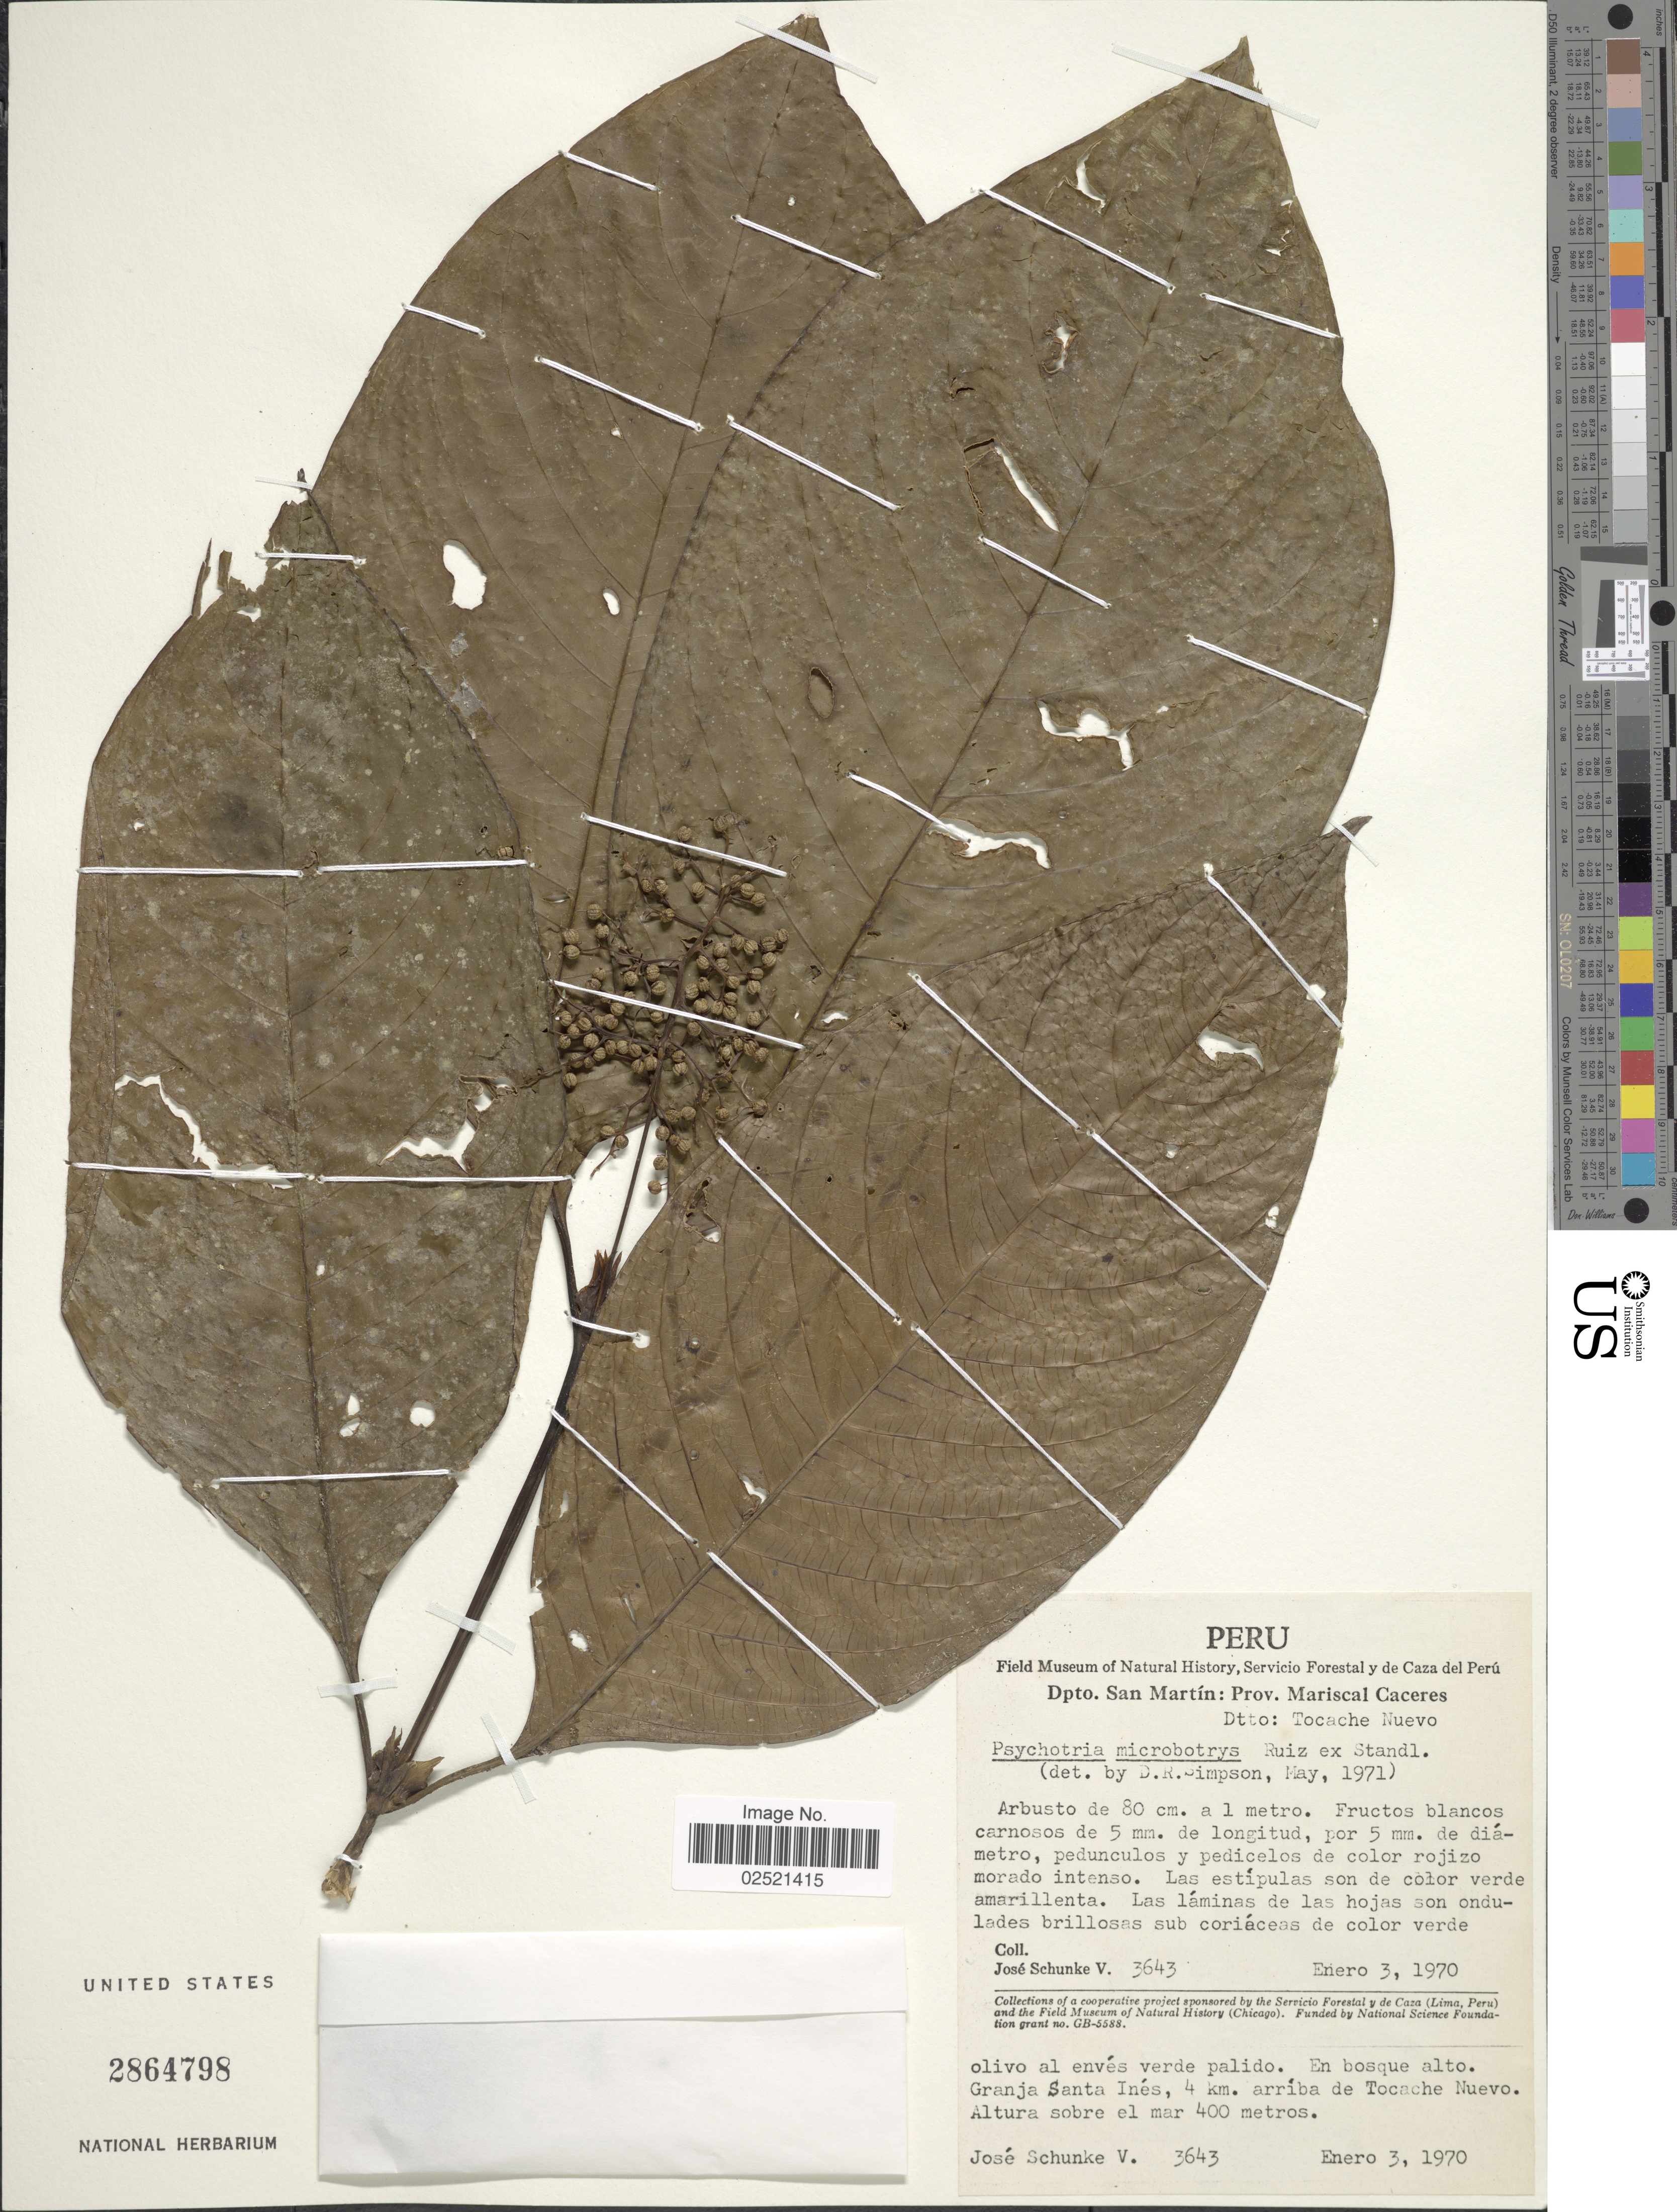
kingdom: Plantae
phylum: Tracheophyta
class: Magnoliopsida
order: Gentianales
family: Rubiaceae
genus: Psychotria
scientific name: Psychotria microbotrys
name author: Ruiz ex Standl.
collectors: J. Schunke Vigo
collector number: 3643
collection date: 1970-01-03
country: Peru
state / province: San Martín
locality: Prov. Mariscal Caceres, Dtto: Tocache Nuevo, Granja Santa Ines, 4 km. arriba de Tocache Nuevo.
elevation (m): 400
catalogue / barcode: US 2864798